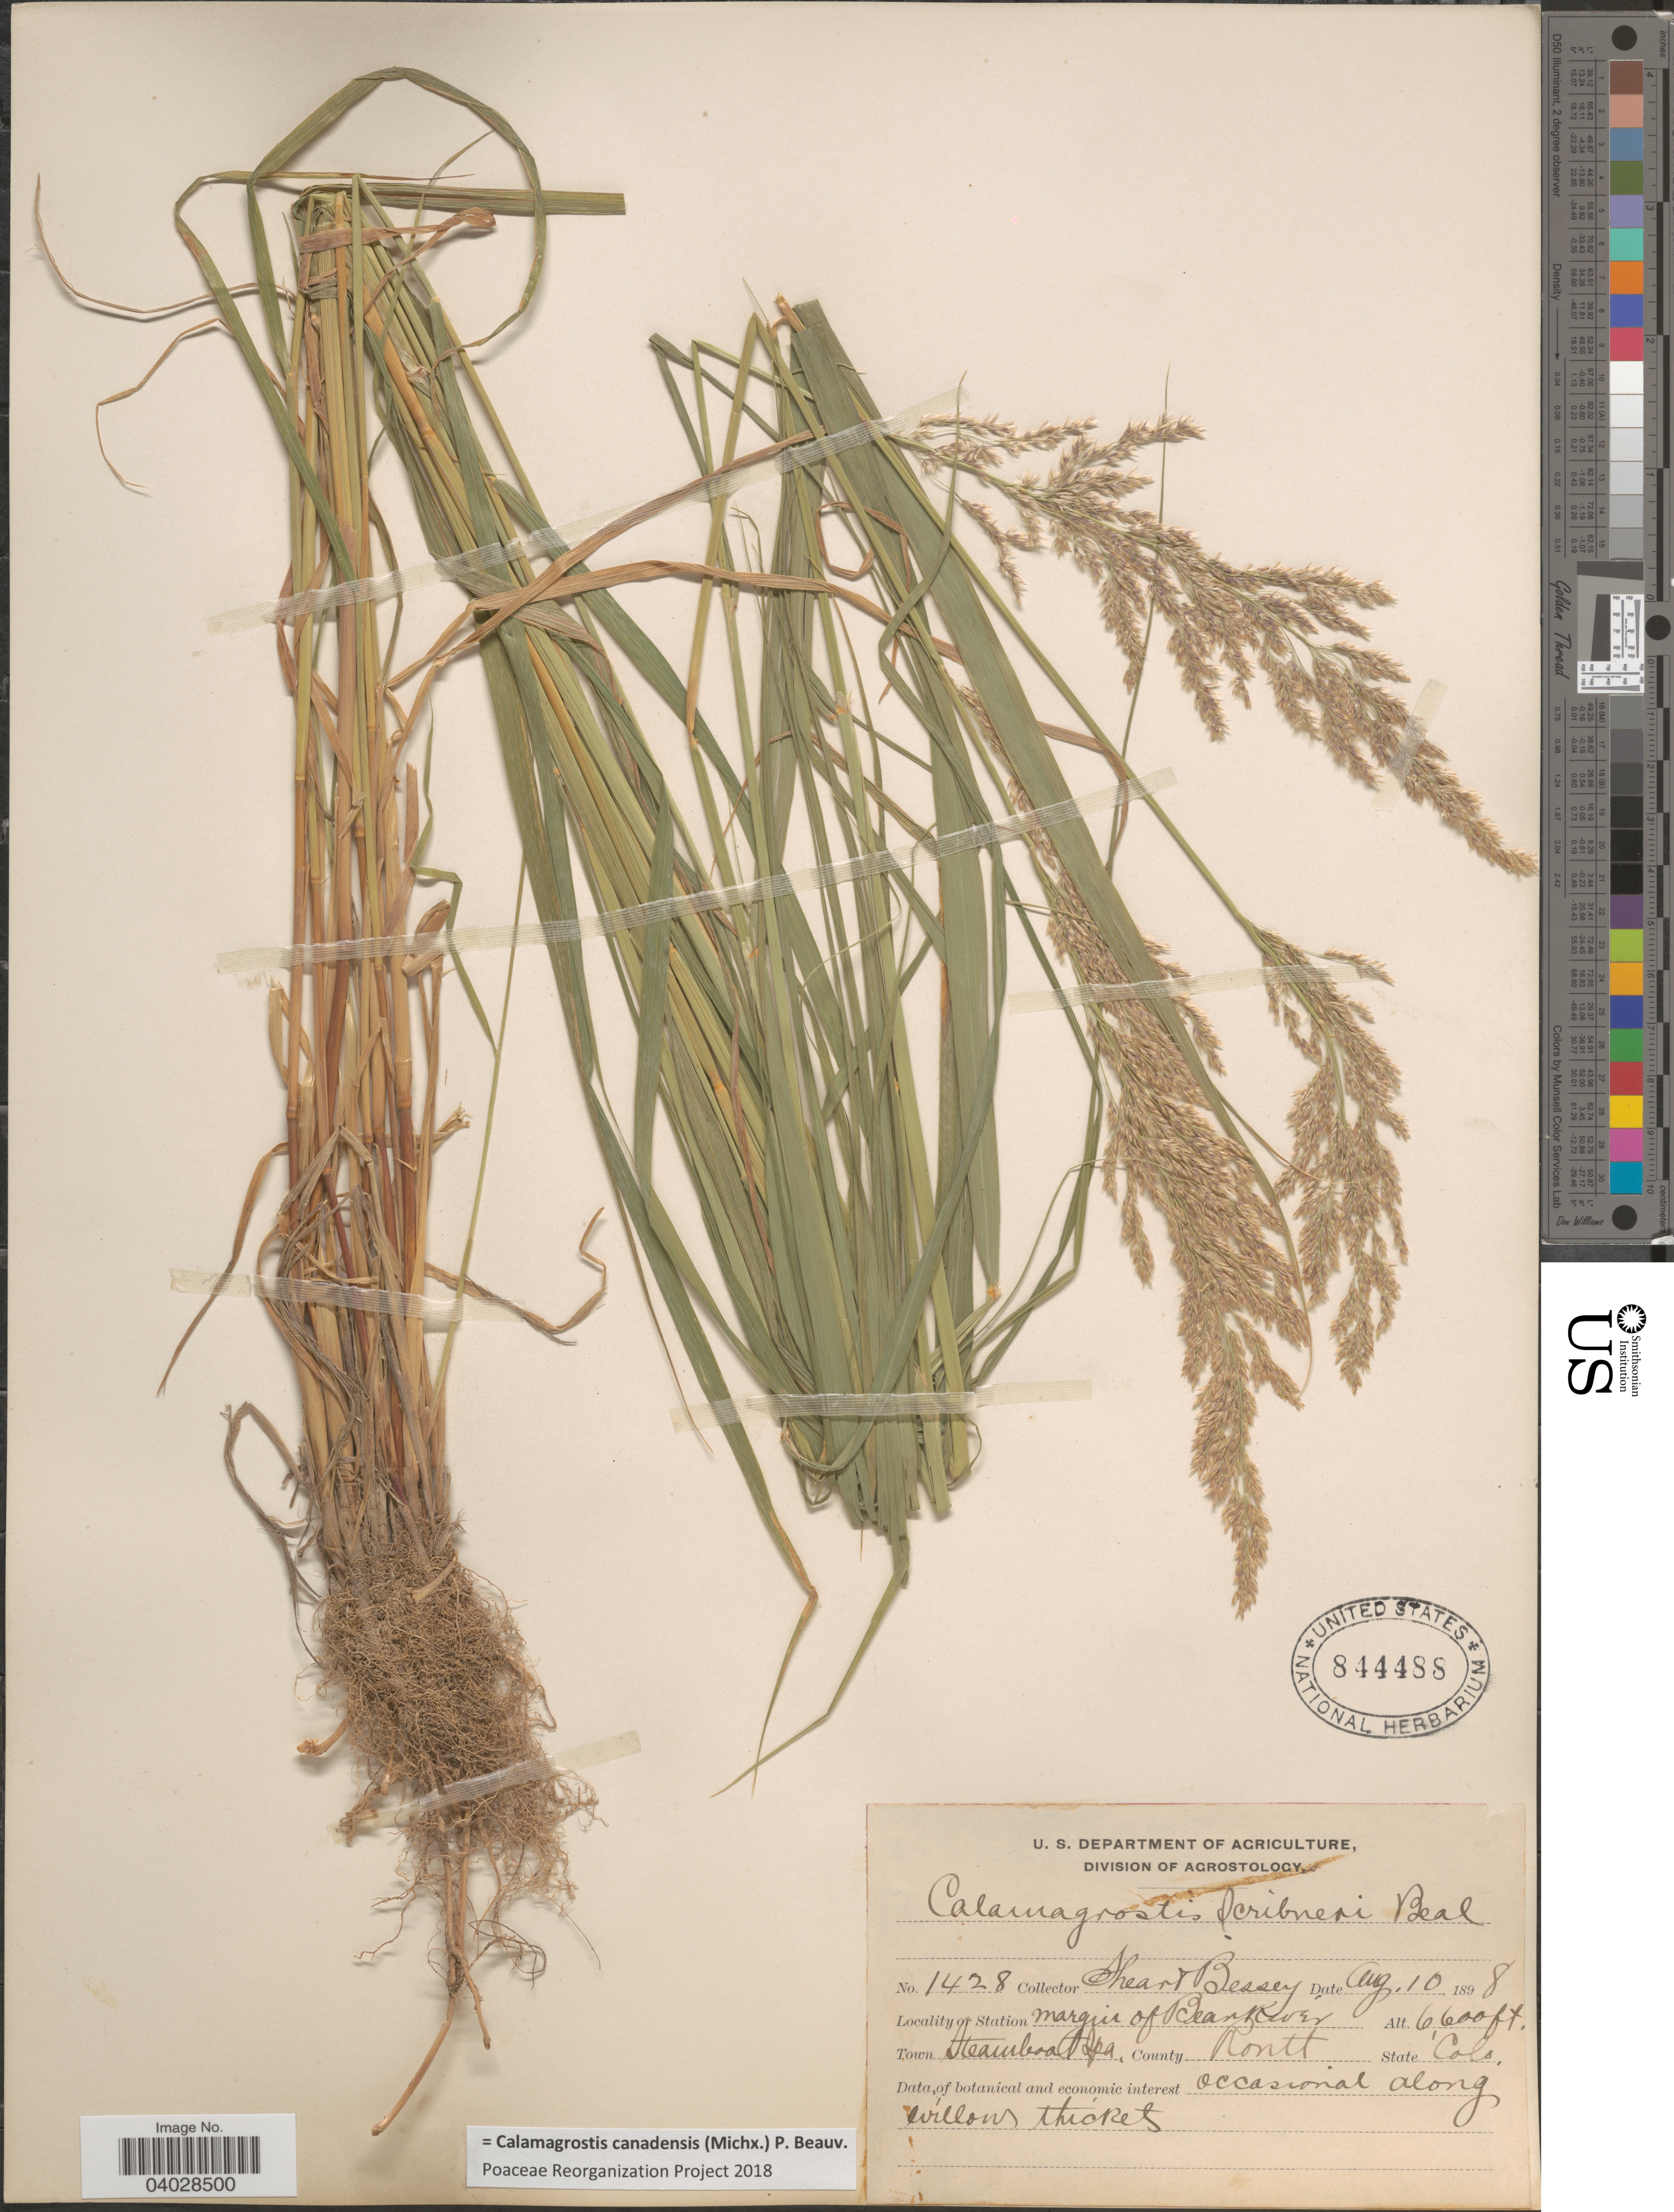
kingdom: Plantae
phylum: Tracheophyta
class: Liliopsida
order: Poales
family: Poaceae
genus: Calamagrostis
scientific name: Calamagrostis canadensis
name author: (Michx.) P. Beauv.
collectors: -- Shear & -. Bessey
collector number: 1428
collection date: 1898-08-10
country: United States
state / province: Colorado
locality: Station margin of Bear River. Town Steamboat Spa. County Routt.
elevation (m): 2012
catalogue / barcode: US 844488